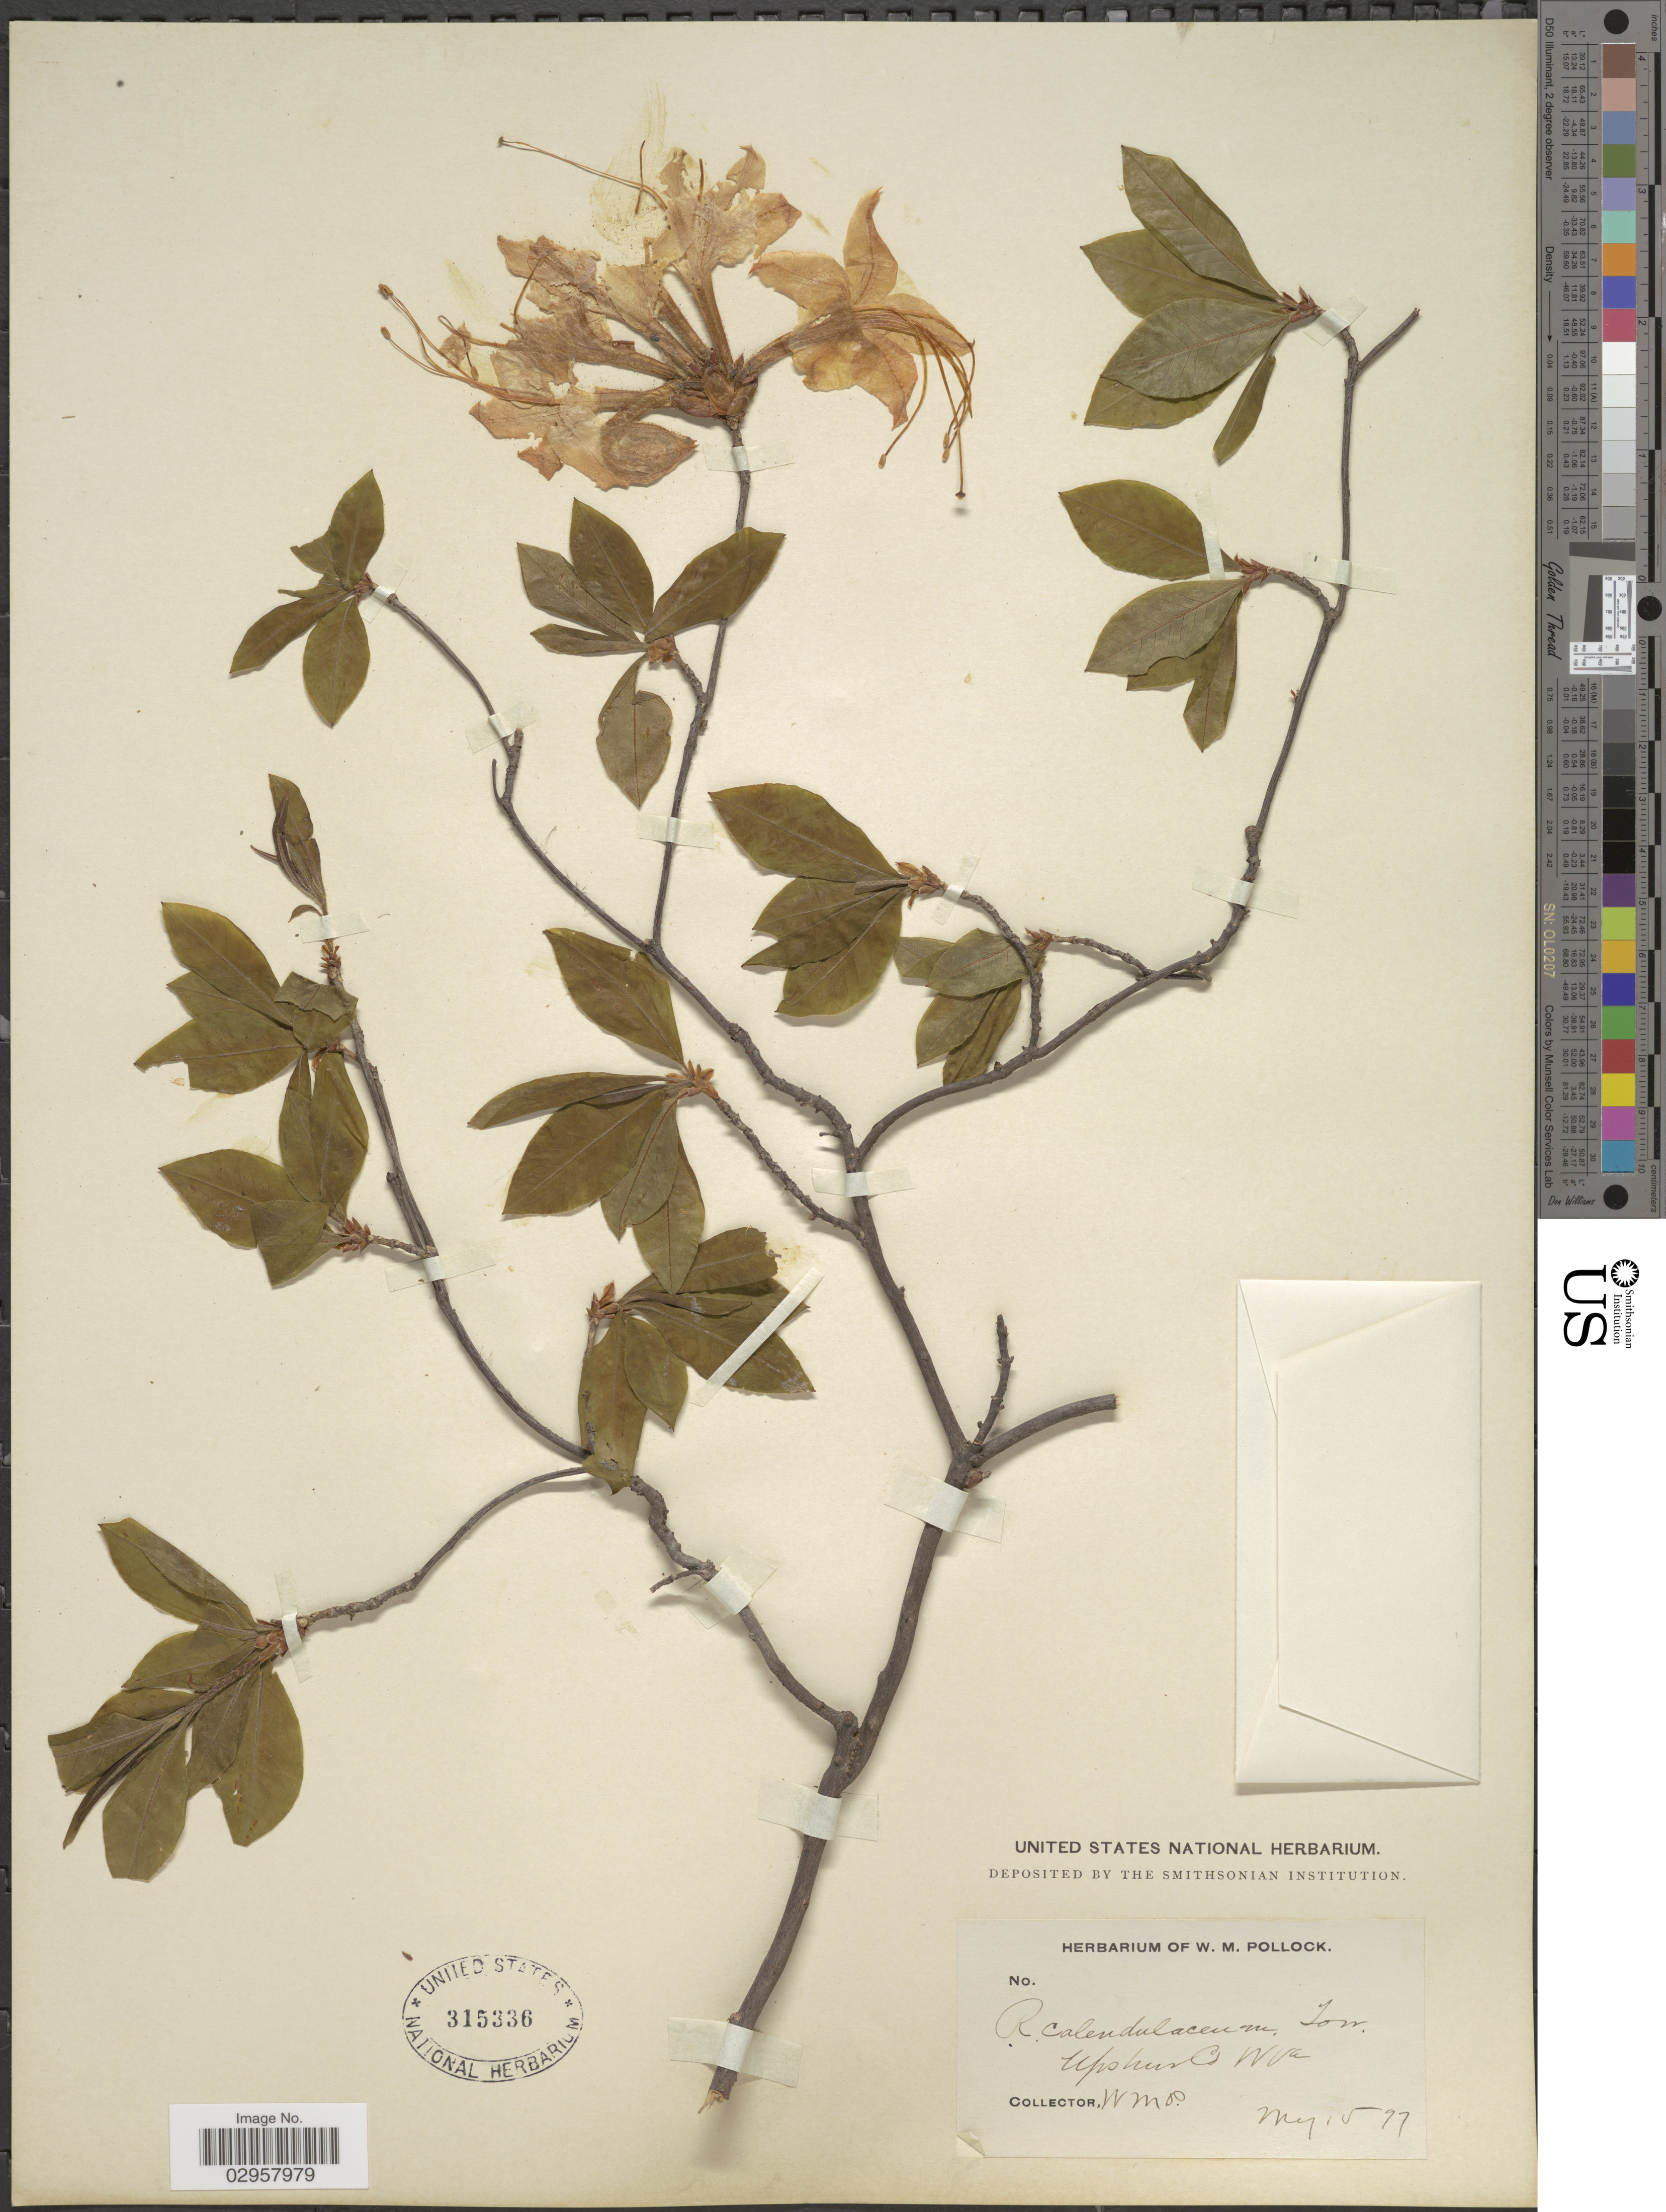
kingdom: Plantae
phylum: Tracheophyta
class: Magnoliopsida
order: Ericales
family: Ericaceae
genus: Rhododendron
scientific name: Rhododendron calendulaceum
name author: (Michx.) Torr.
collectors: W. M. Pollock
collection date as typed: Transcribed d/m/y: 5/5/77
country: United States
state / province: West Virginia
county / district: Upshur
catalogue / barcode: US 315336